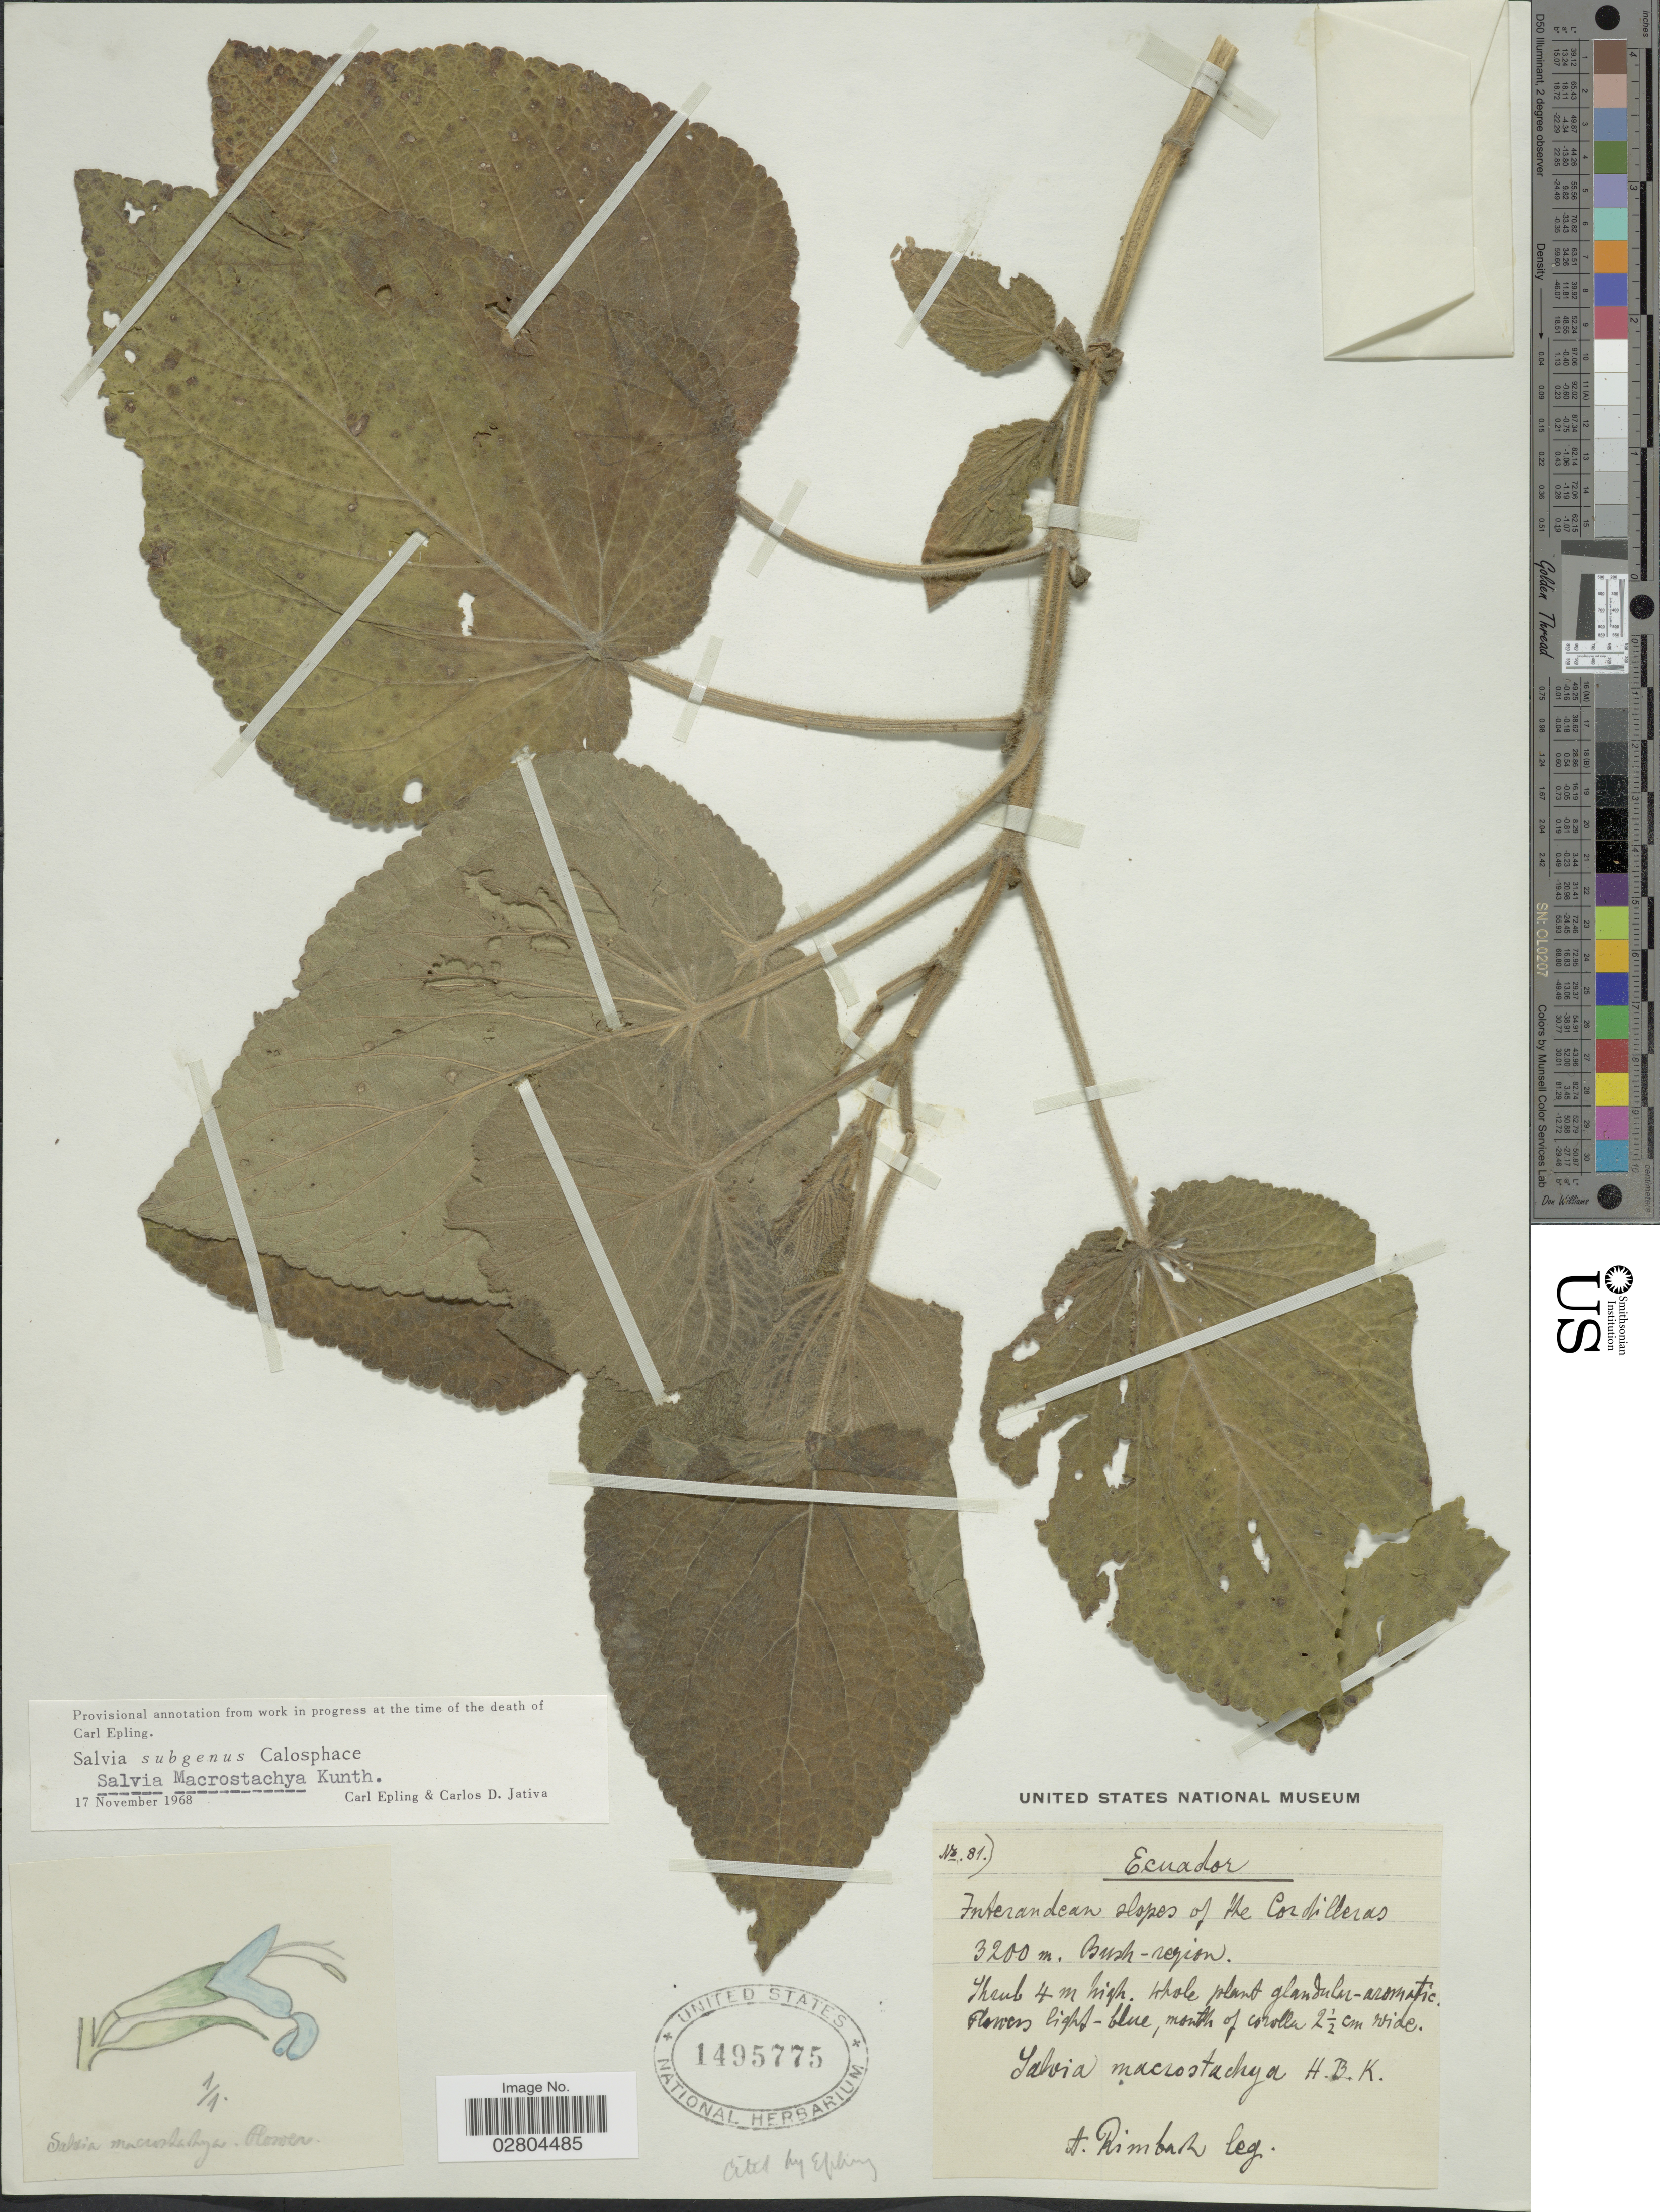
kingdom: Plantae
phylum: Tracheophyta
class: Magnoliopsida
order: Lamiales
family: Lamiaceae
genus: Salvia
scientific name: Salvia macrostachya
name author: Kunth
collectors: A. Rimbach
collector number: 81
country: Ecuador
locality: Interandean slopes of the Cordilleras. Bush- region.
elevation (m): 3200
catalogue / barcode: US 1495775